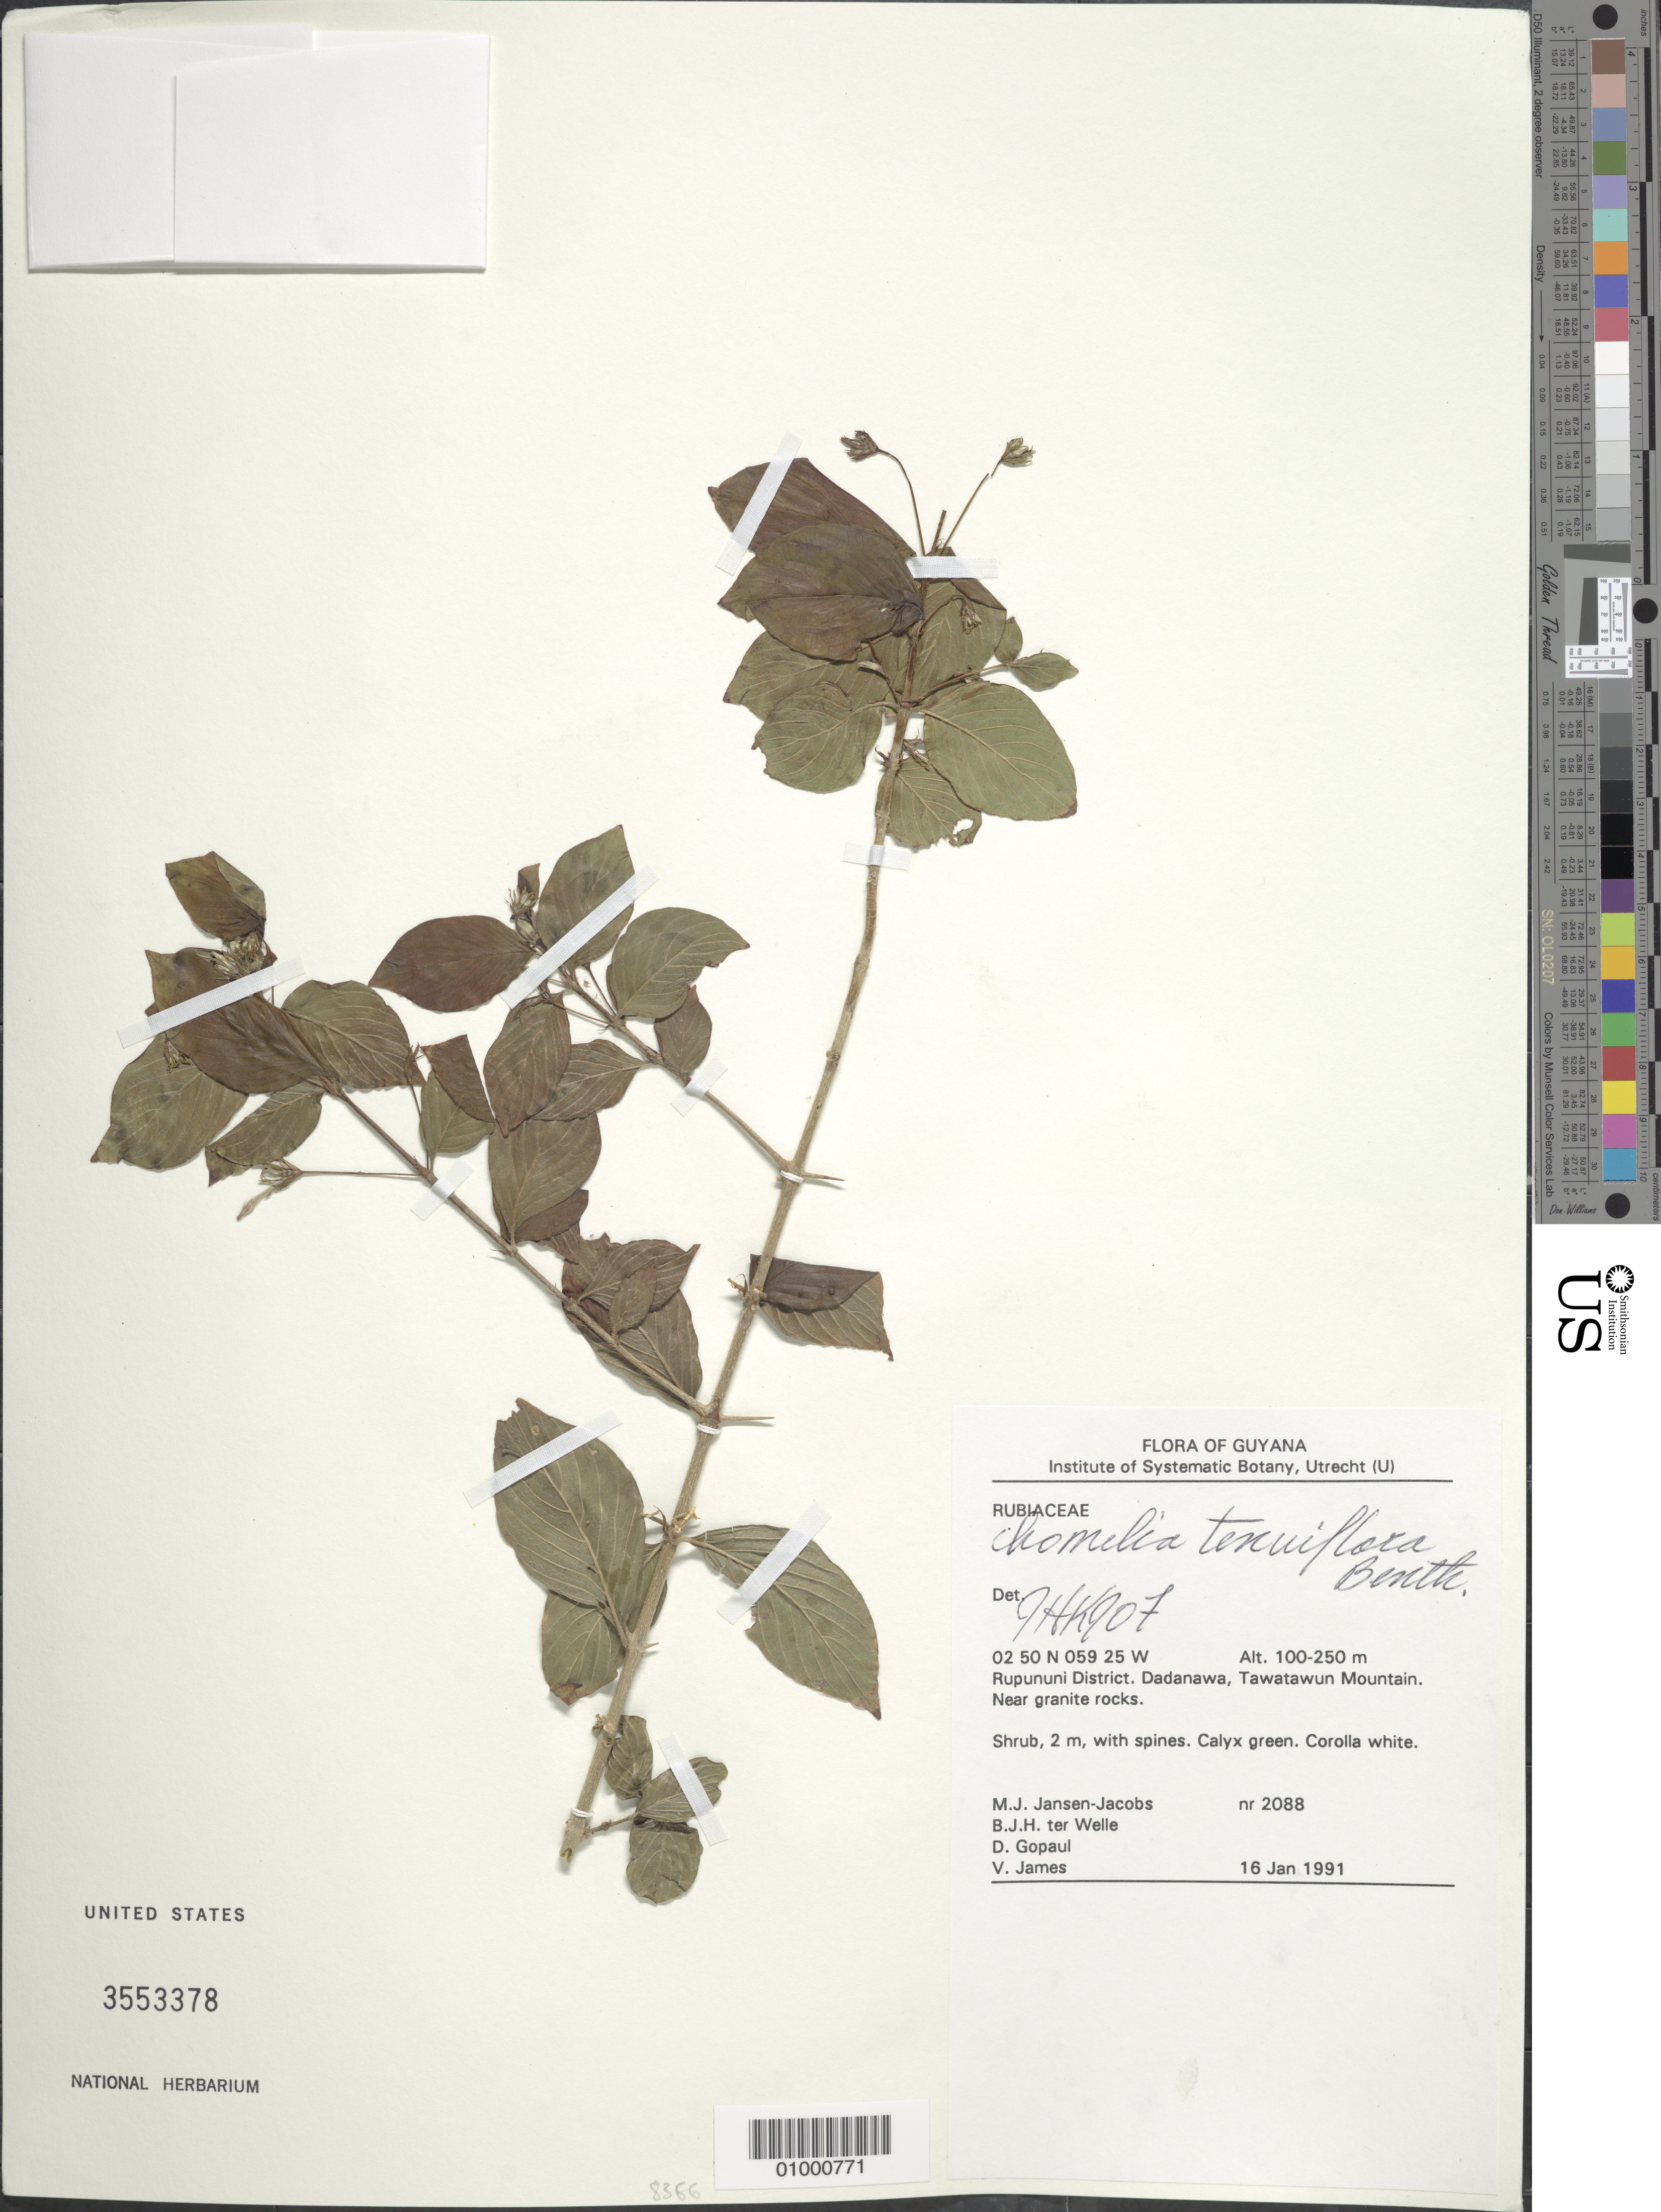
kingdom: Plantae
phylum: Tracheophyta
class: Magnoliopsida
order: Gentianales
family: Rubiaceae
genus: Chomelia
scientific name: Chomelia tenuiflora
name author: Benth.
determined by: Kirkbride, J. H.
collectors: M. J. Jansen-Jacobs, B. Welle, D. Gopaul & V. James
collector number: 2088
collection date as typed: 16-Jan-91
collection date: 1991-01-16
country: Guyana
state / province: U. Takutu-U. Essequibo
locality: Tawatawun Mountain, Dadanawa, Rupununi District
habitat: Near granite rocks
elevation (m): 100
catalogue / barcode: US 3553378